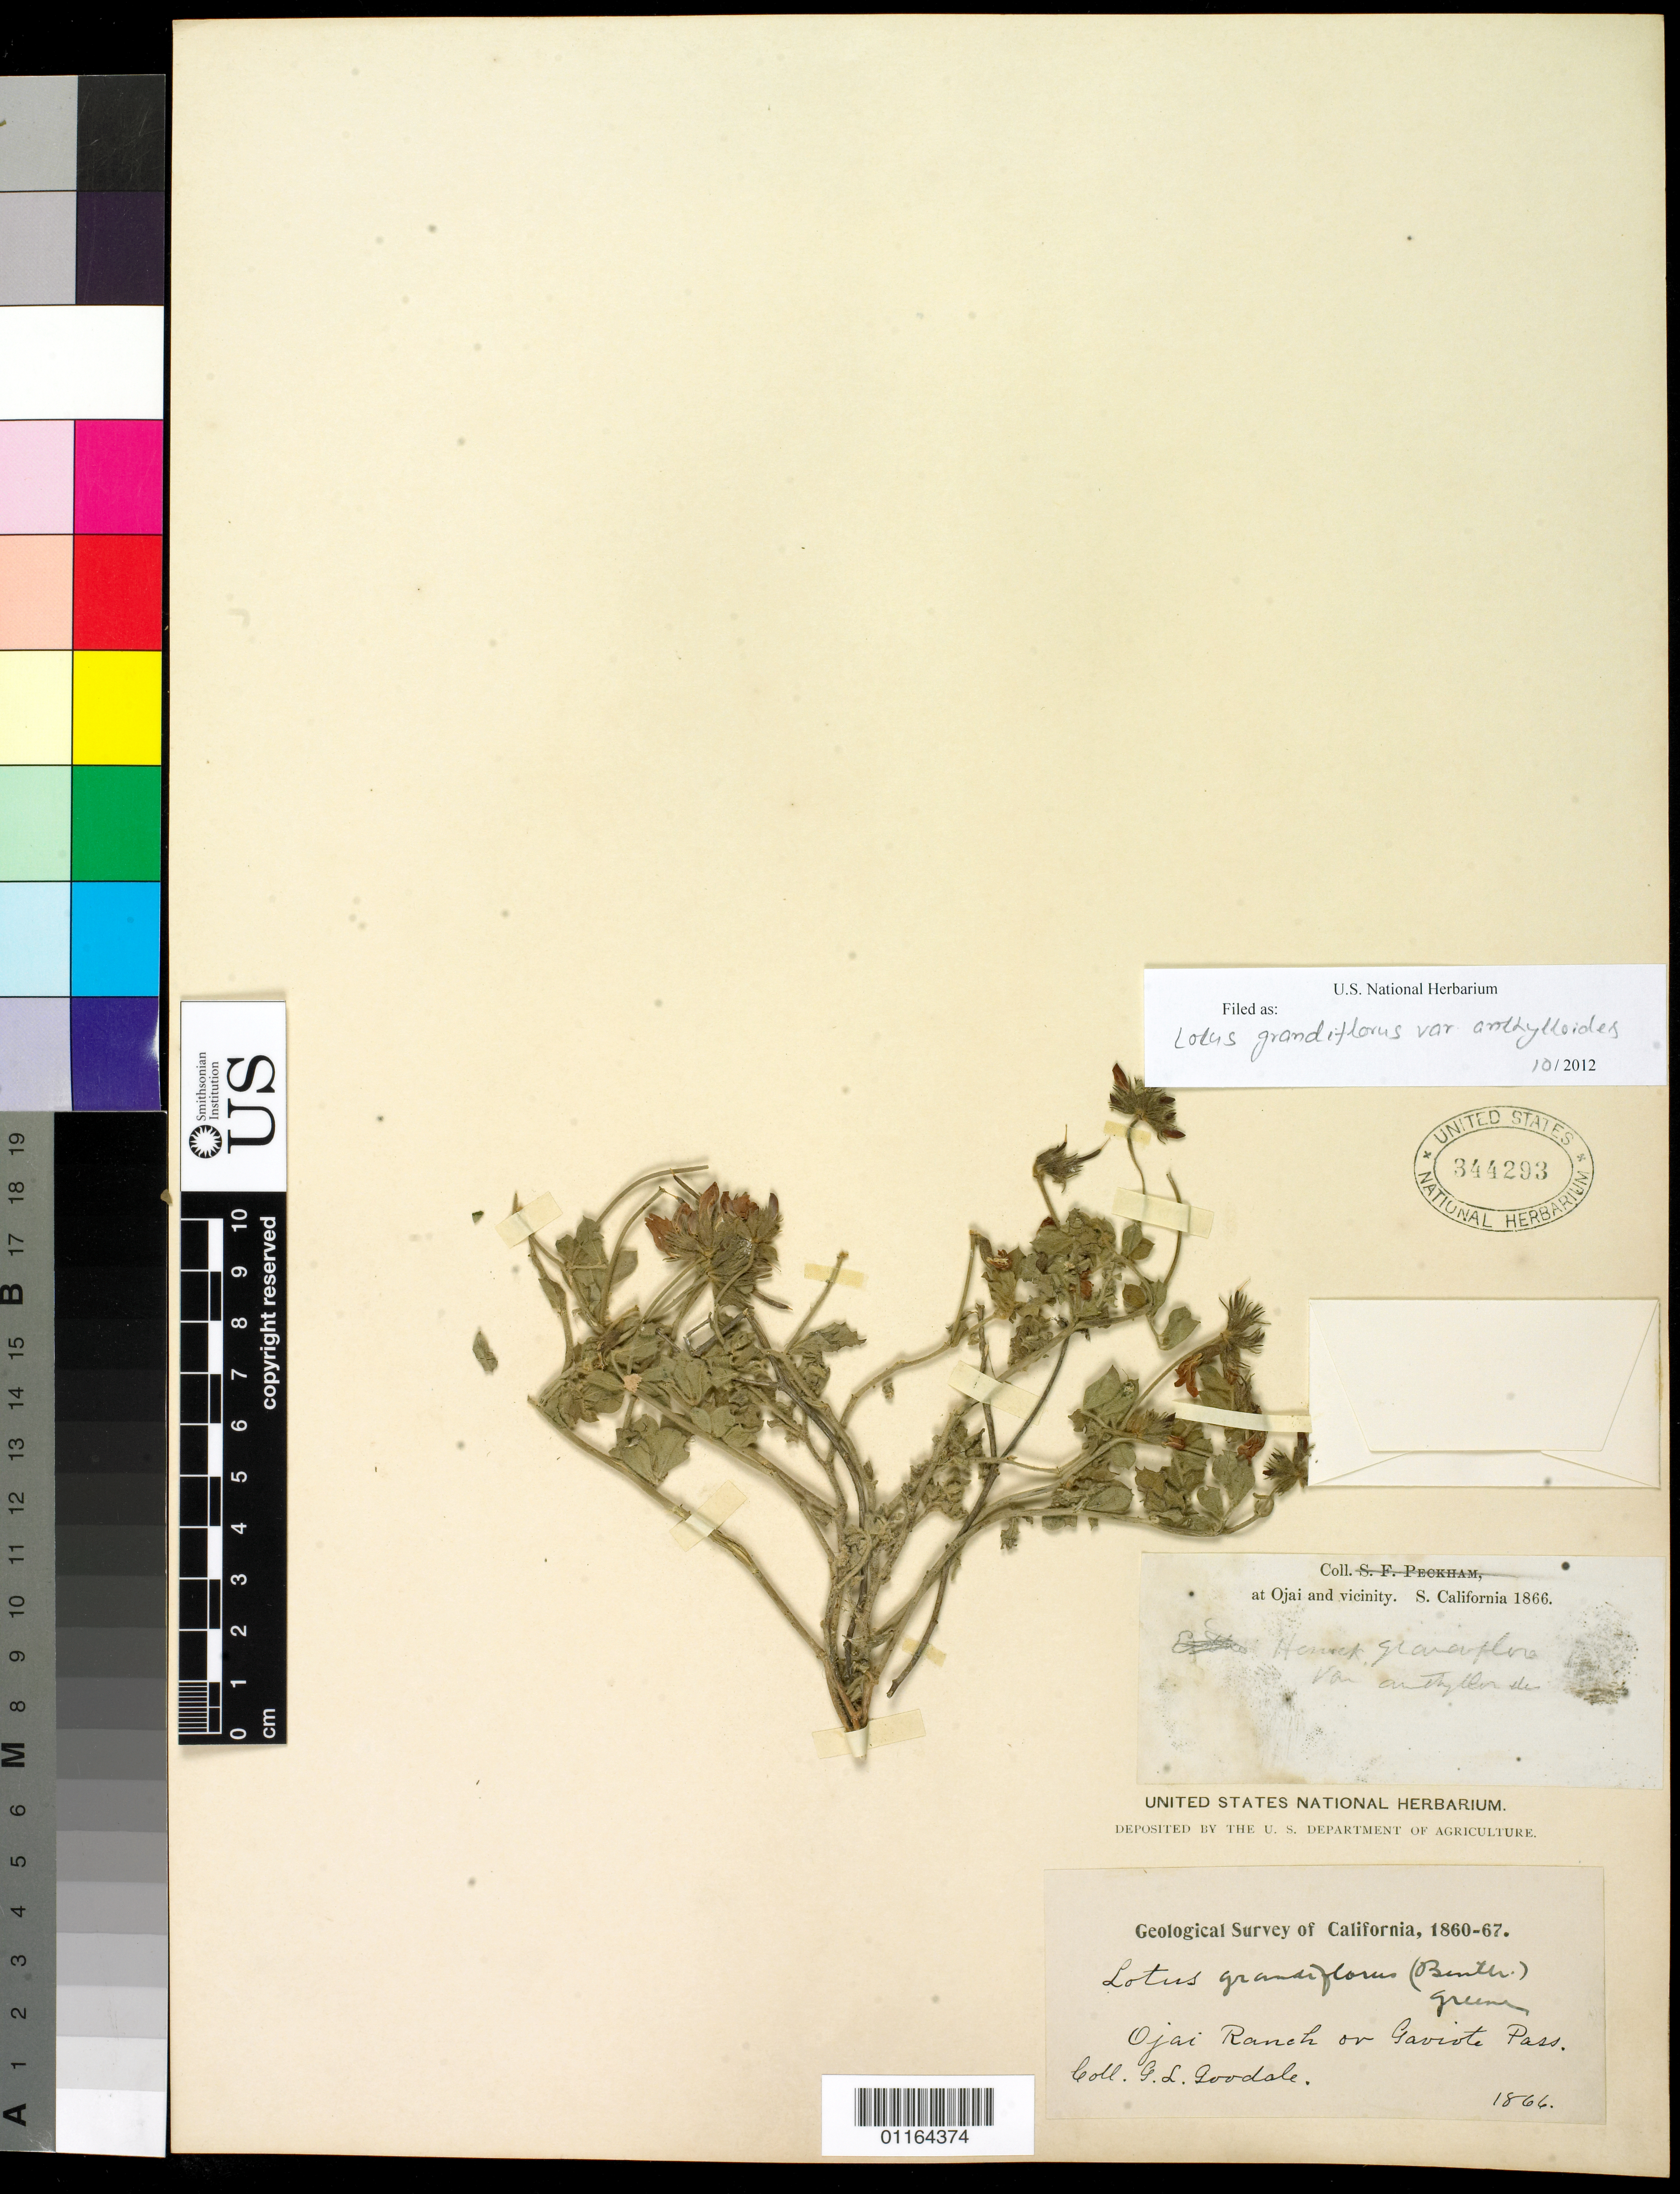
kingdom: Plantae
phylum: Tracheophyta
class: Magnoliopsida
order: Fabales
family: Fabaceae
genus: Ottleya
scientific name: Ottleya grandiflora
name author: (Benth.) D.D. Sokoloff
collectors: G. L. Goodale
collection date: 1866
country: United States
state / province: California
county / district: Ventura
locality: Ojai Ranch or Gaviote Pass.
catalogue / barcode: US 344293